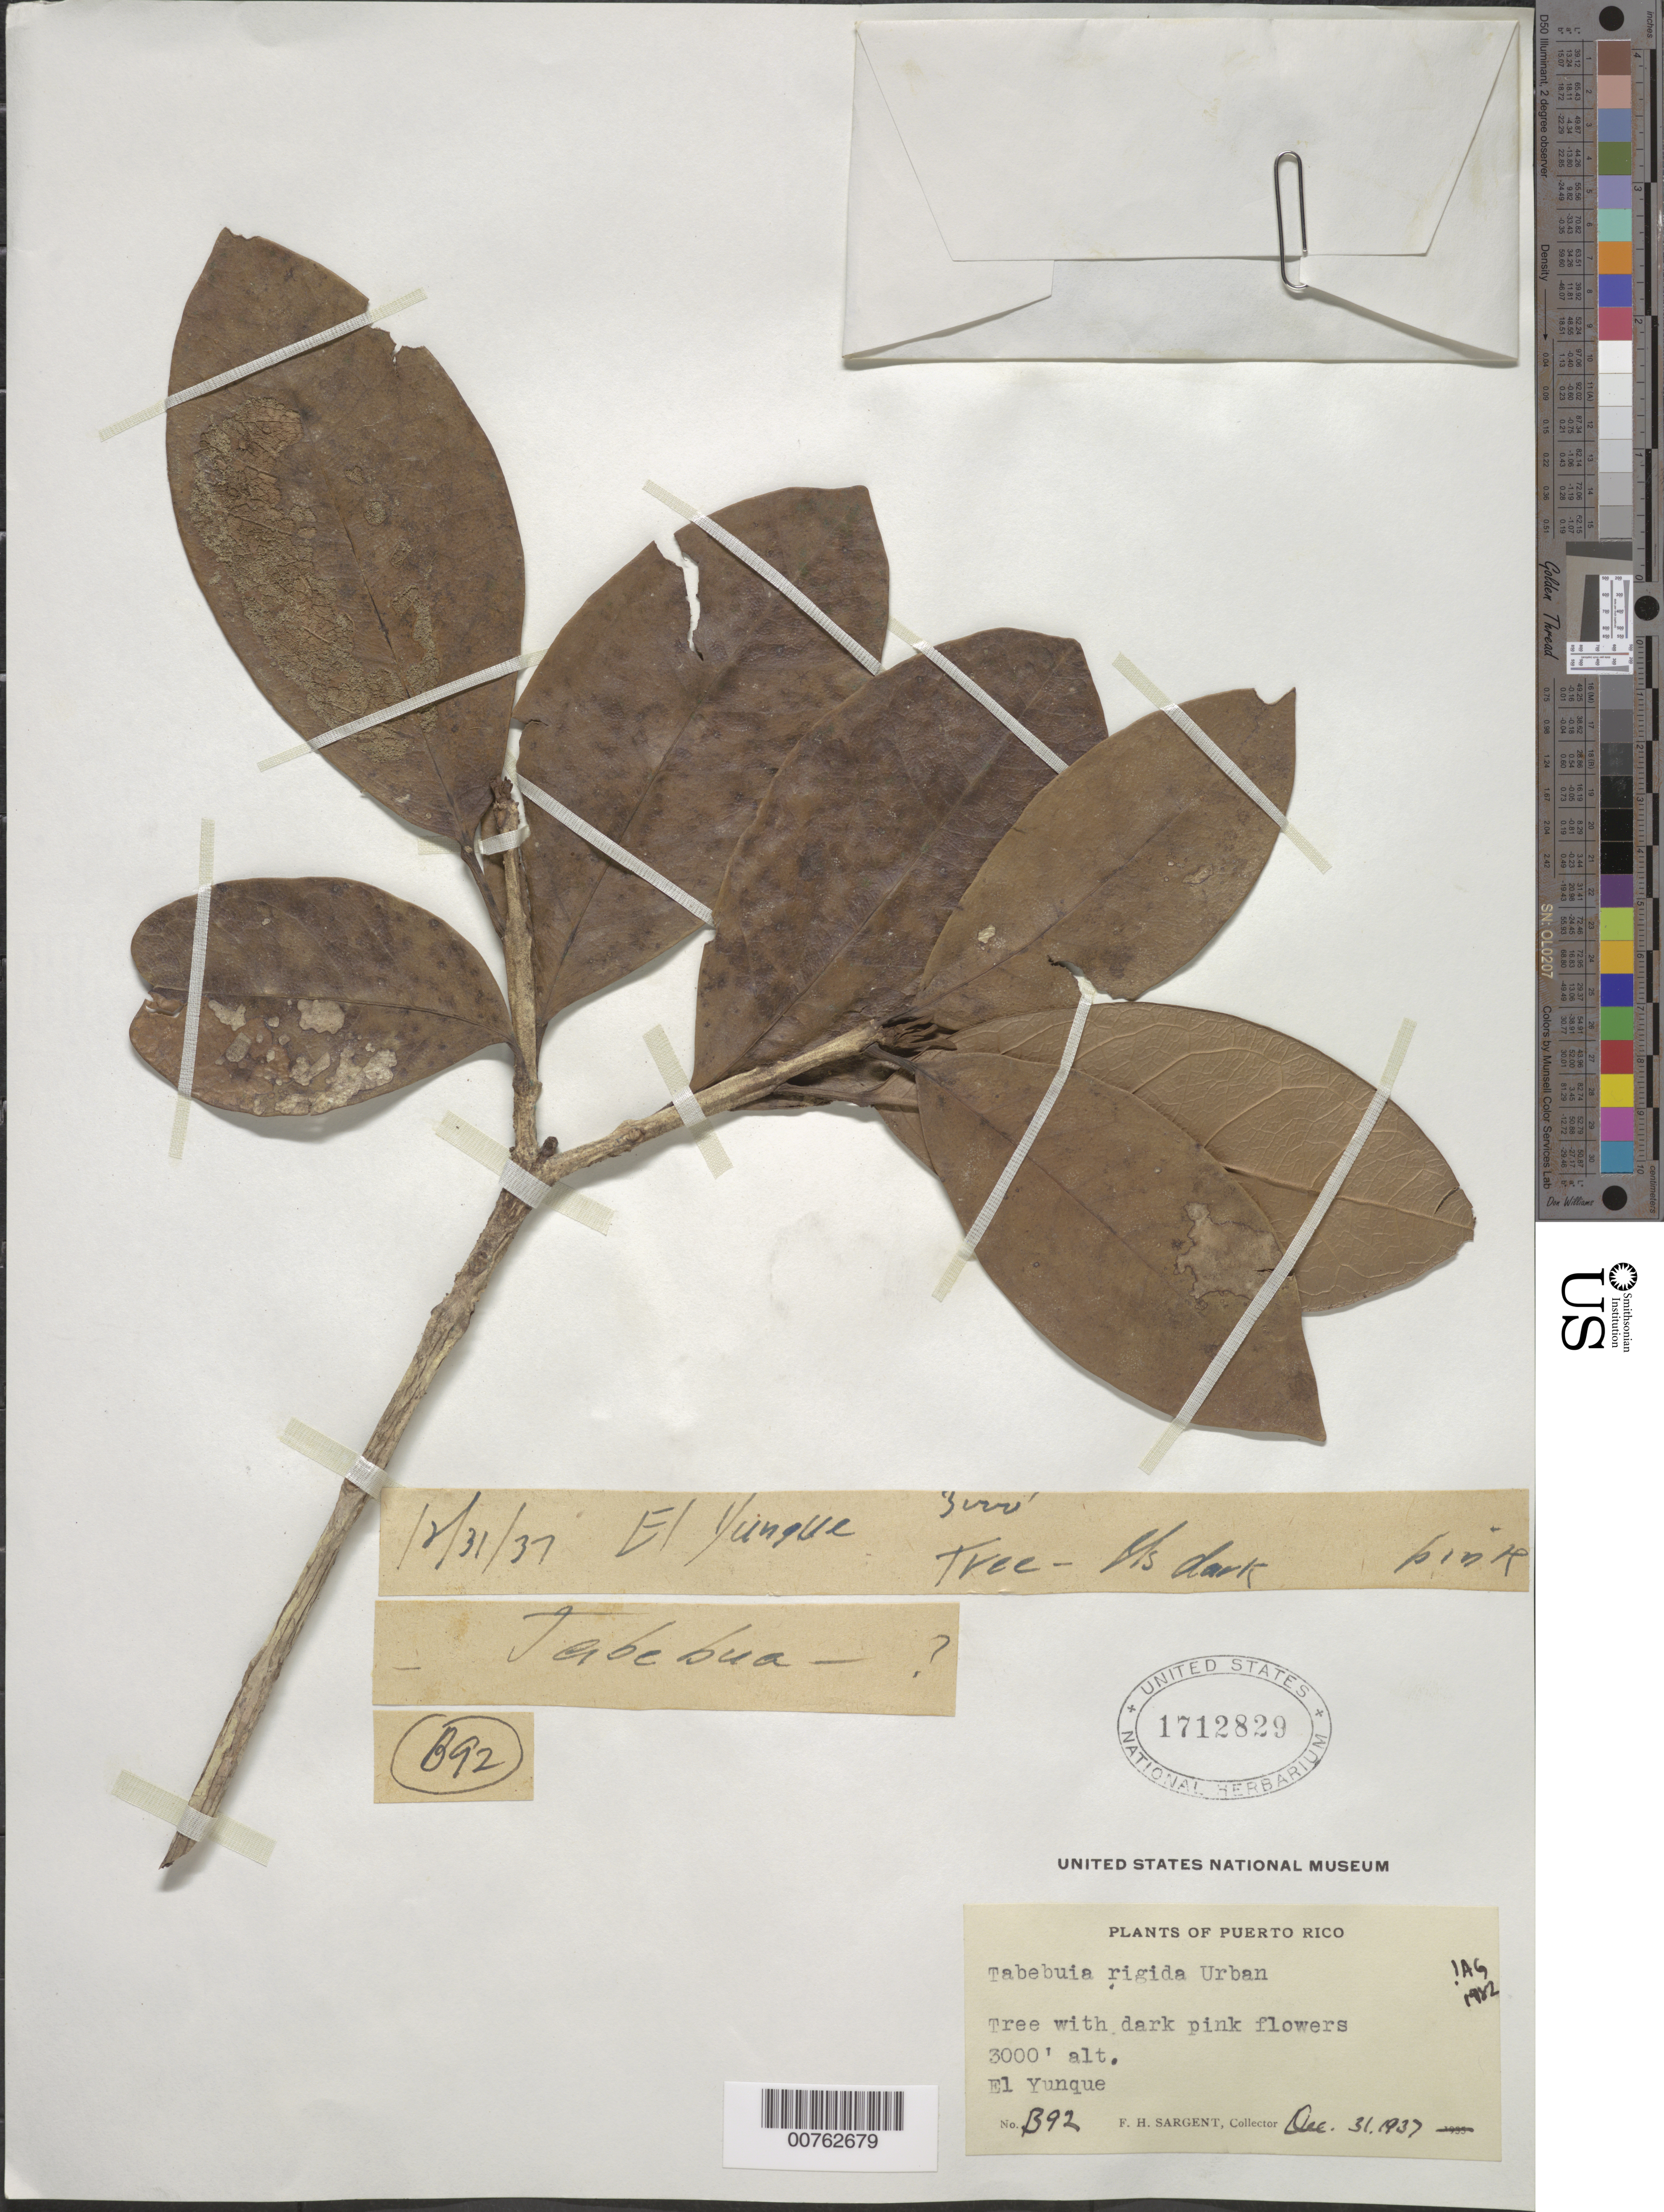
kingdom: Plantae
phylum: Tracheophyta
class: Magnoliopsida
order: Lamiales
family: Bignoniaceae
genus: Tabebuia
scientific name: Tabebuia rigida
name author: Urb.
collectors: F. H. Sargent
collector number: B92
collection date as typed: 31 Dec 1937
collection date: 1937-12-31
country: Puerto Rico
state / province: Río Grande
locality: El Yunque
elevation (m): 914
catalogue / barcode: US 1712829